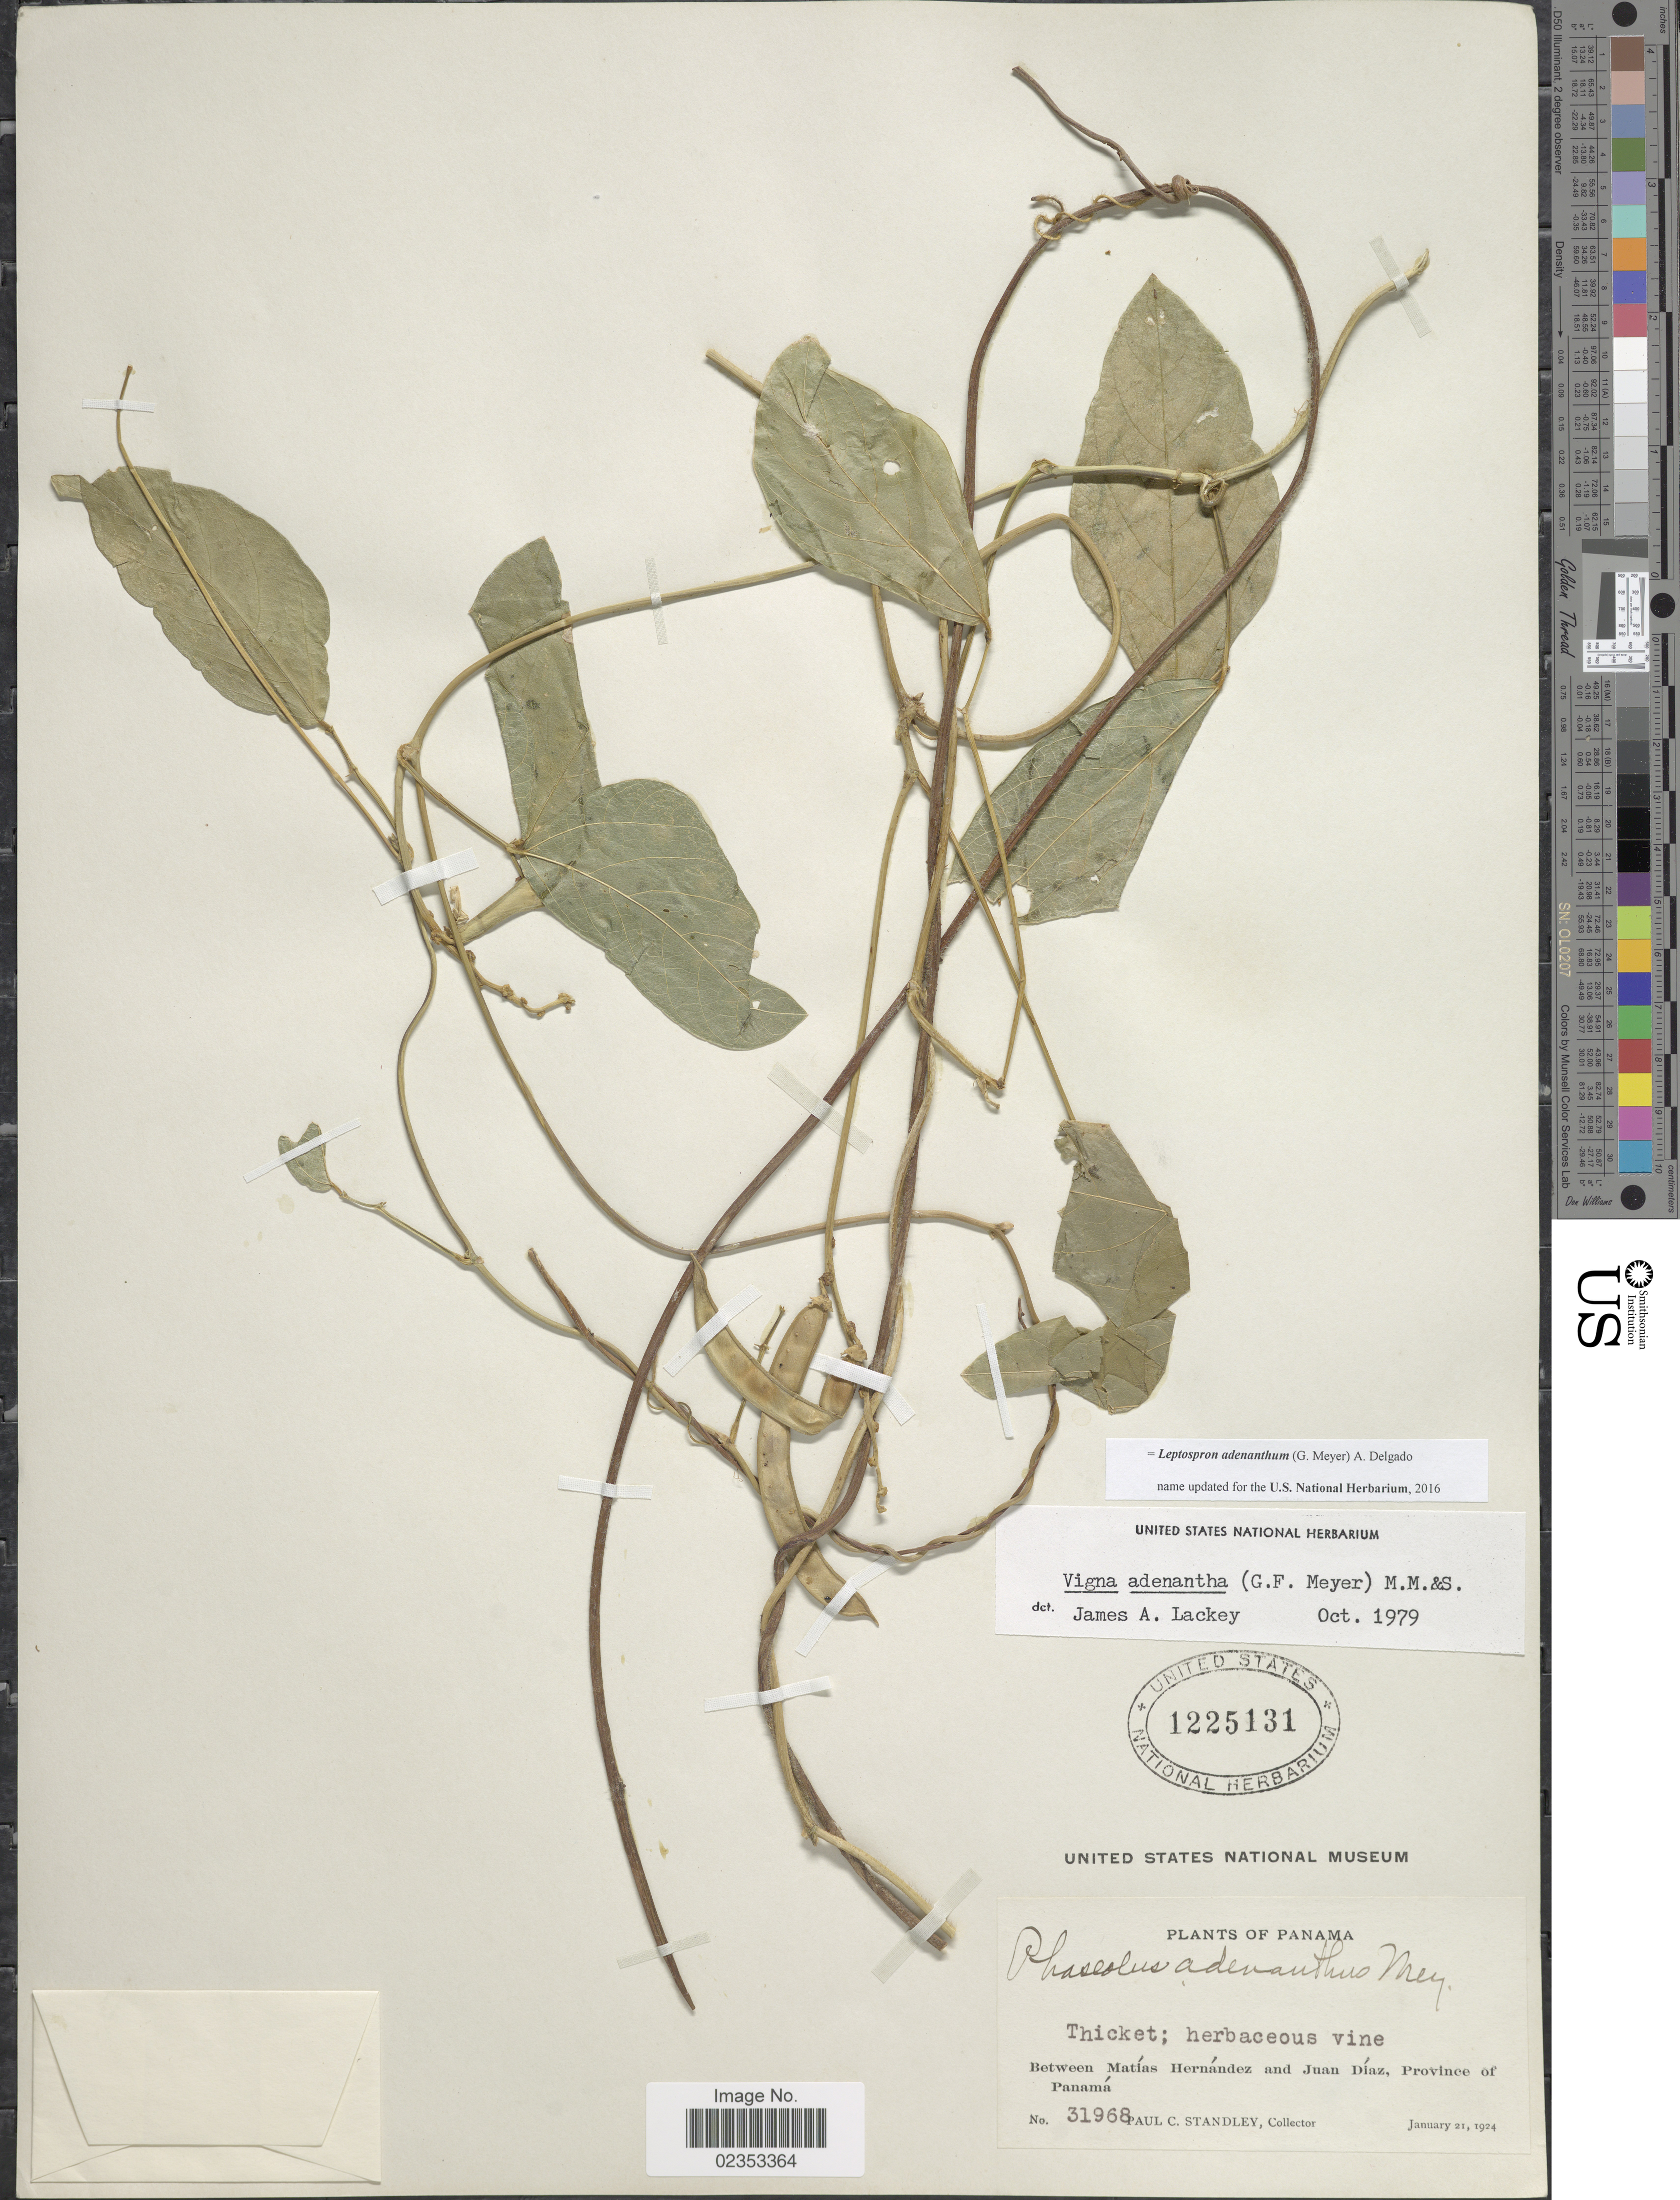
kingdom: Plantae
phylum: Tracheophyta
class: Magnoliopsida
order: Fabales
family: Fabaceae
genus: Leptospron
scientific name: Leptospron adenanthum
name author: (G. Mey.) A. Delgado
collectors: P. C. Standley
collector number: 31968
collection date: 1924-01-21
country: Panama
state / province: Panamá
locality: Thicket, between Matias Hernandez and Juan Diaz.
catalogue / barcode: US 1225131